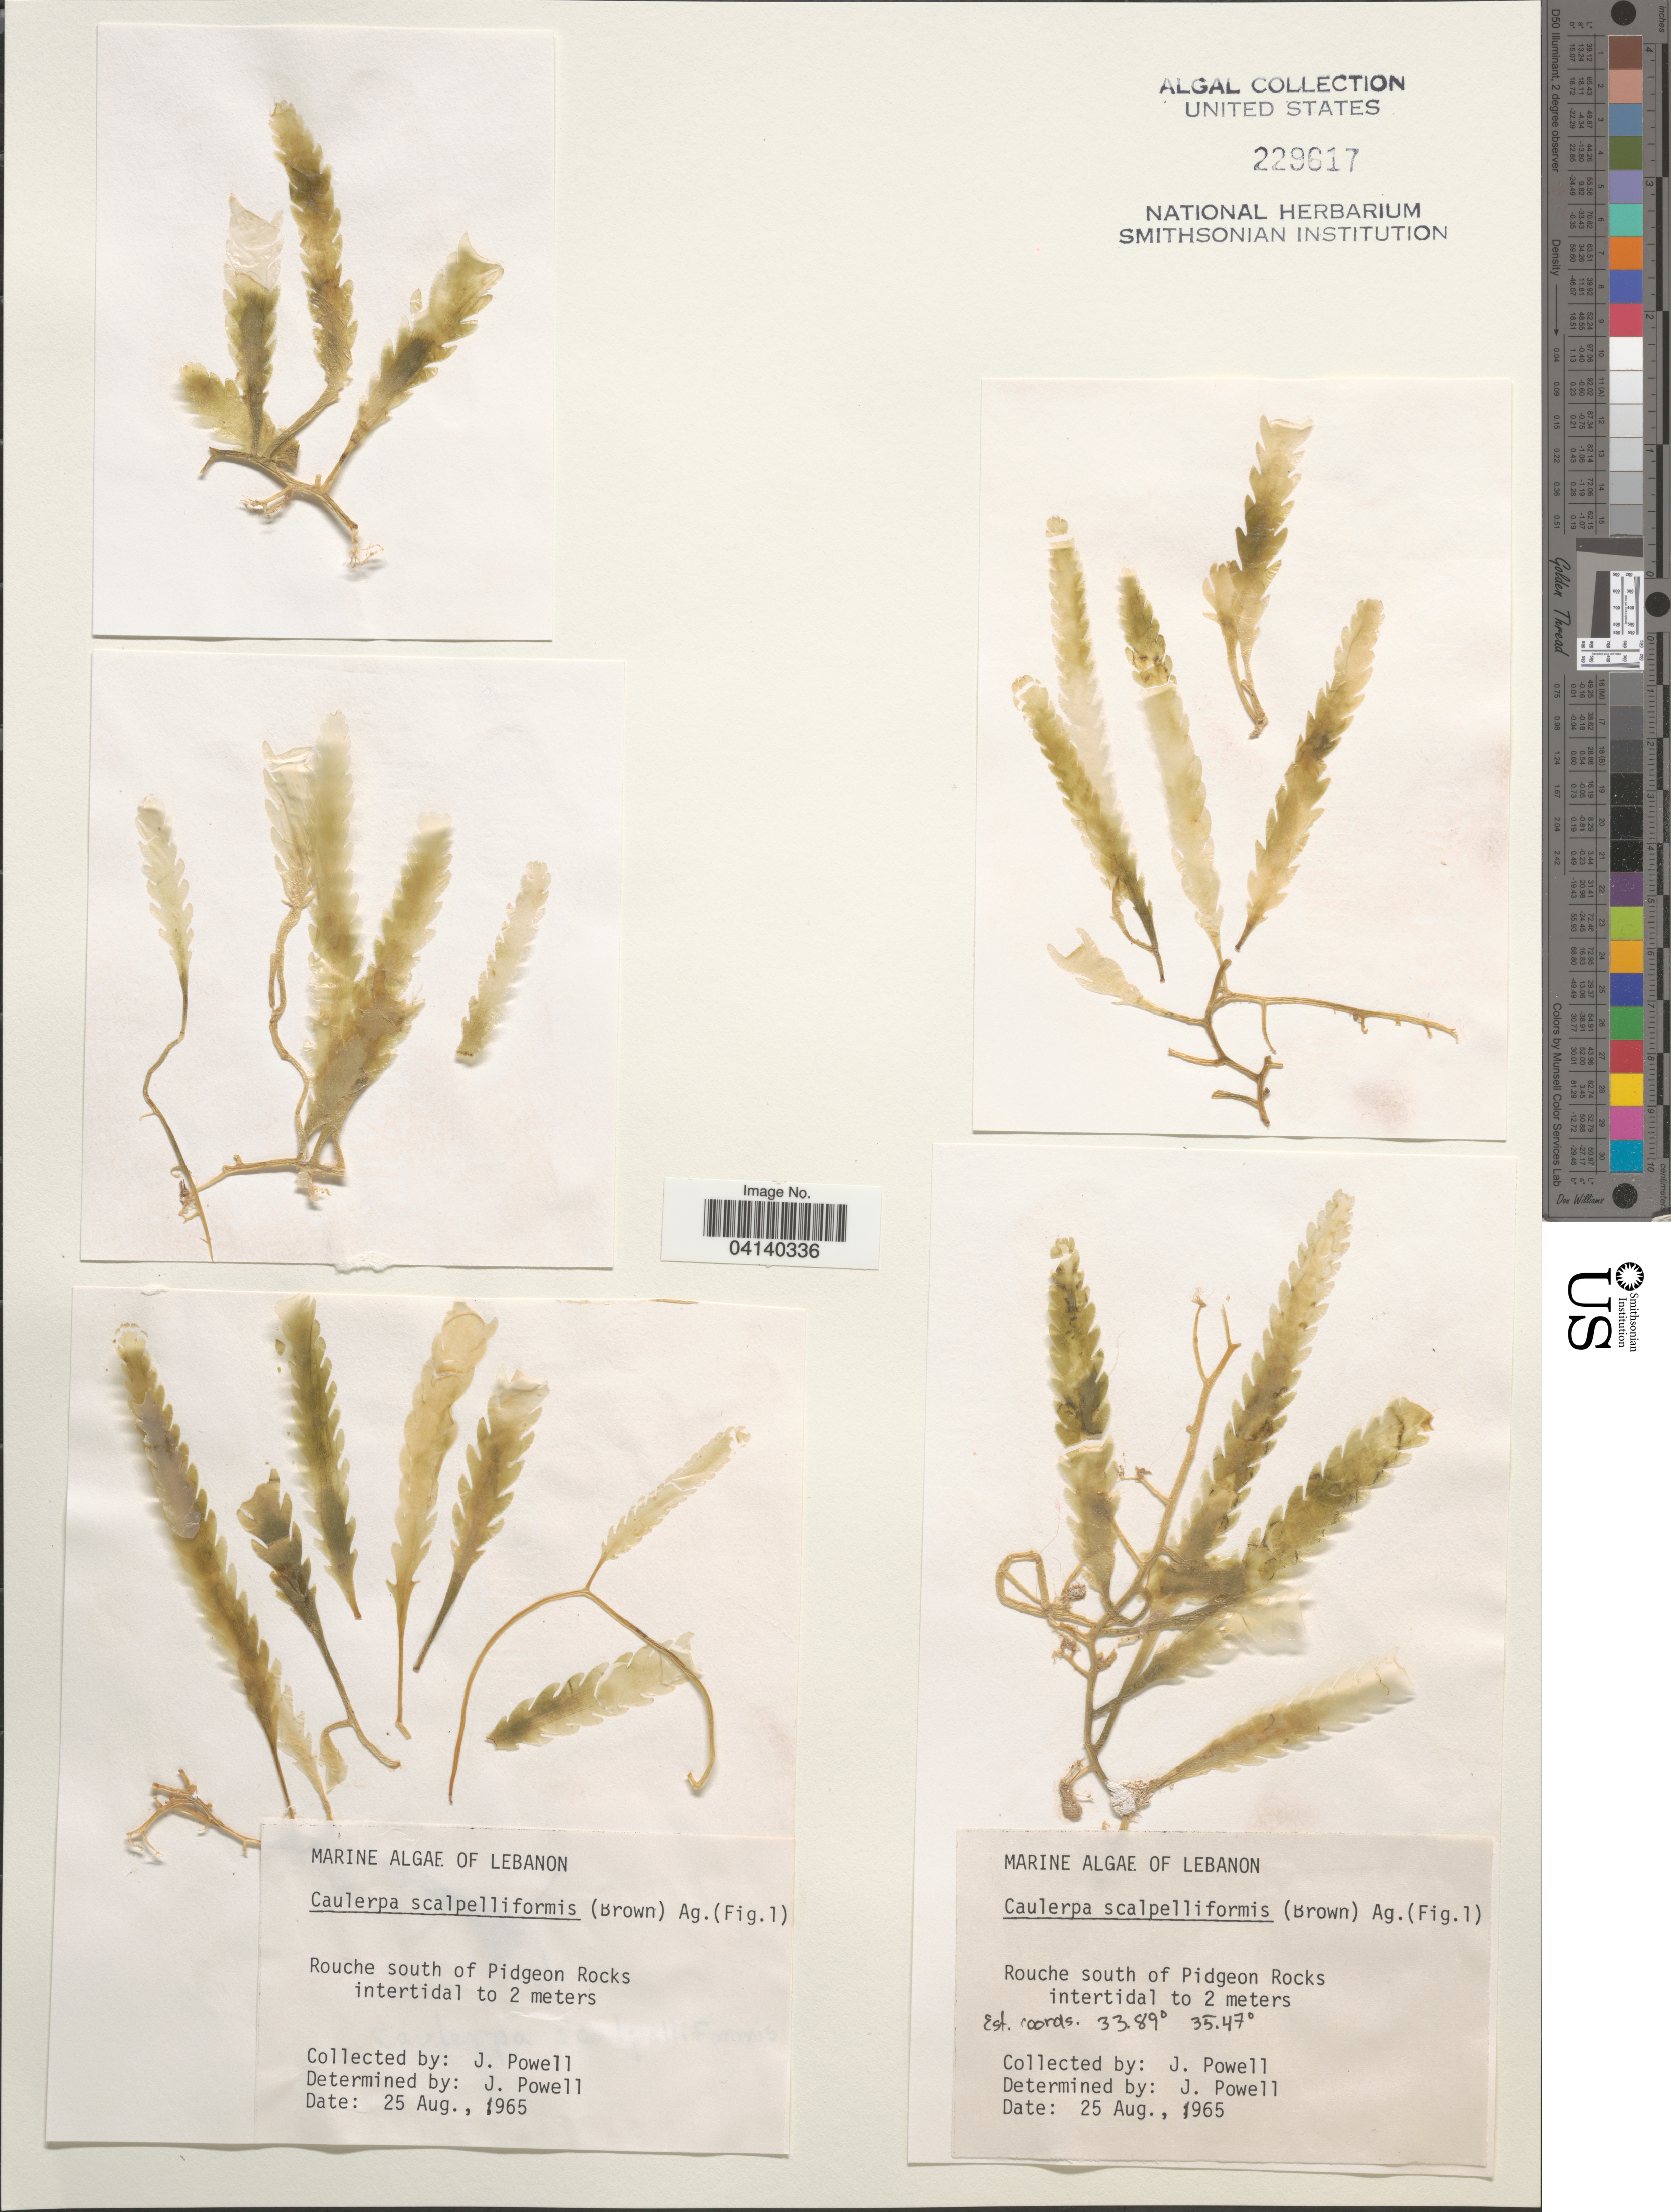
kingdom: Plantae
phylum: Chlorophyta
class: Ulvophyceae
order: Bryopsidales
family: Caulerpaceae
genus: Caulerpa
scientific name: Caulerpa scalpelliformis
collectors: J. Powell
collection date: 1965-08-25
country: Lebanon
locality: Rouche south of Pidgeon Rocks.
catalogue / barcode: US 229617